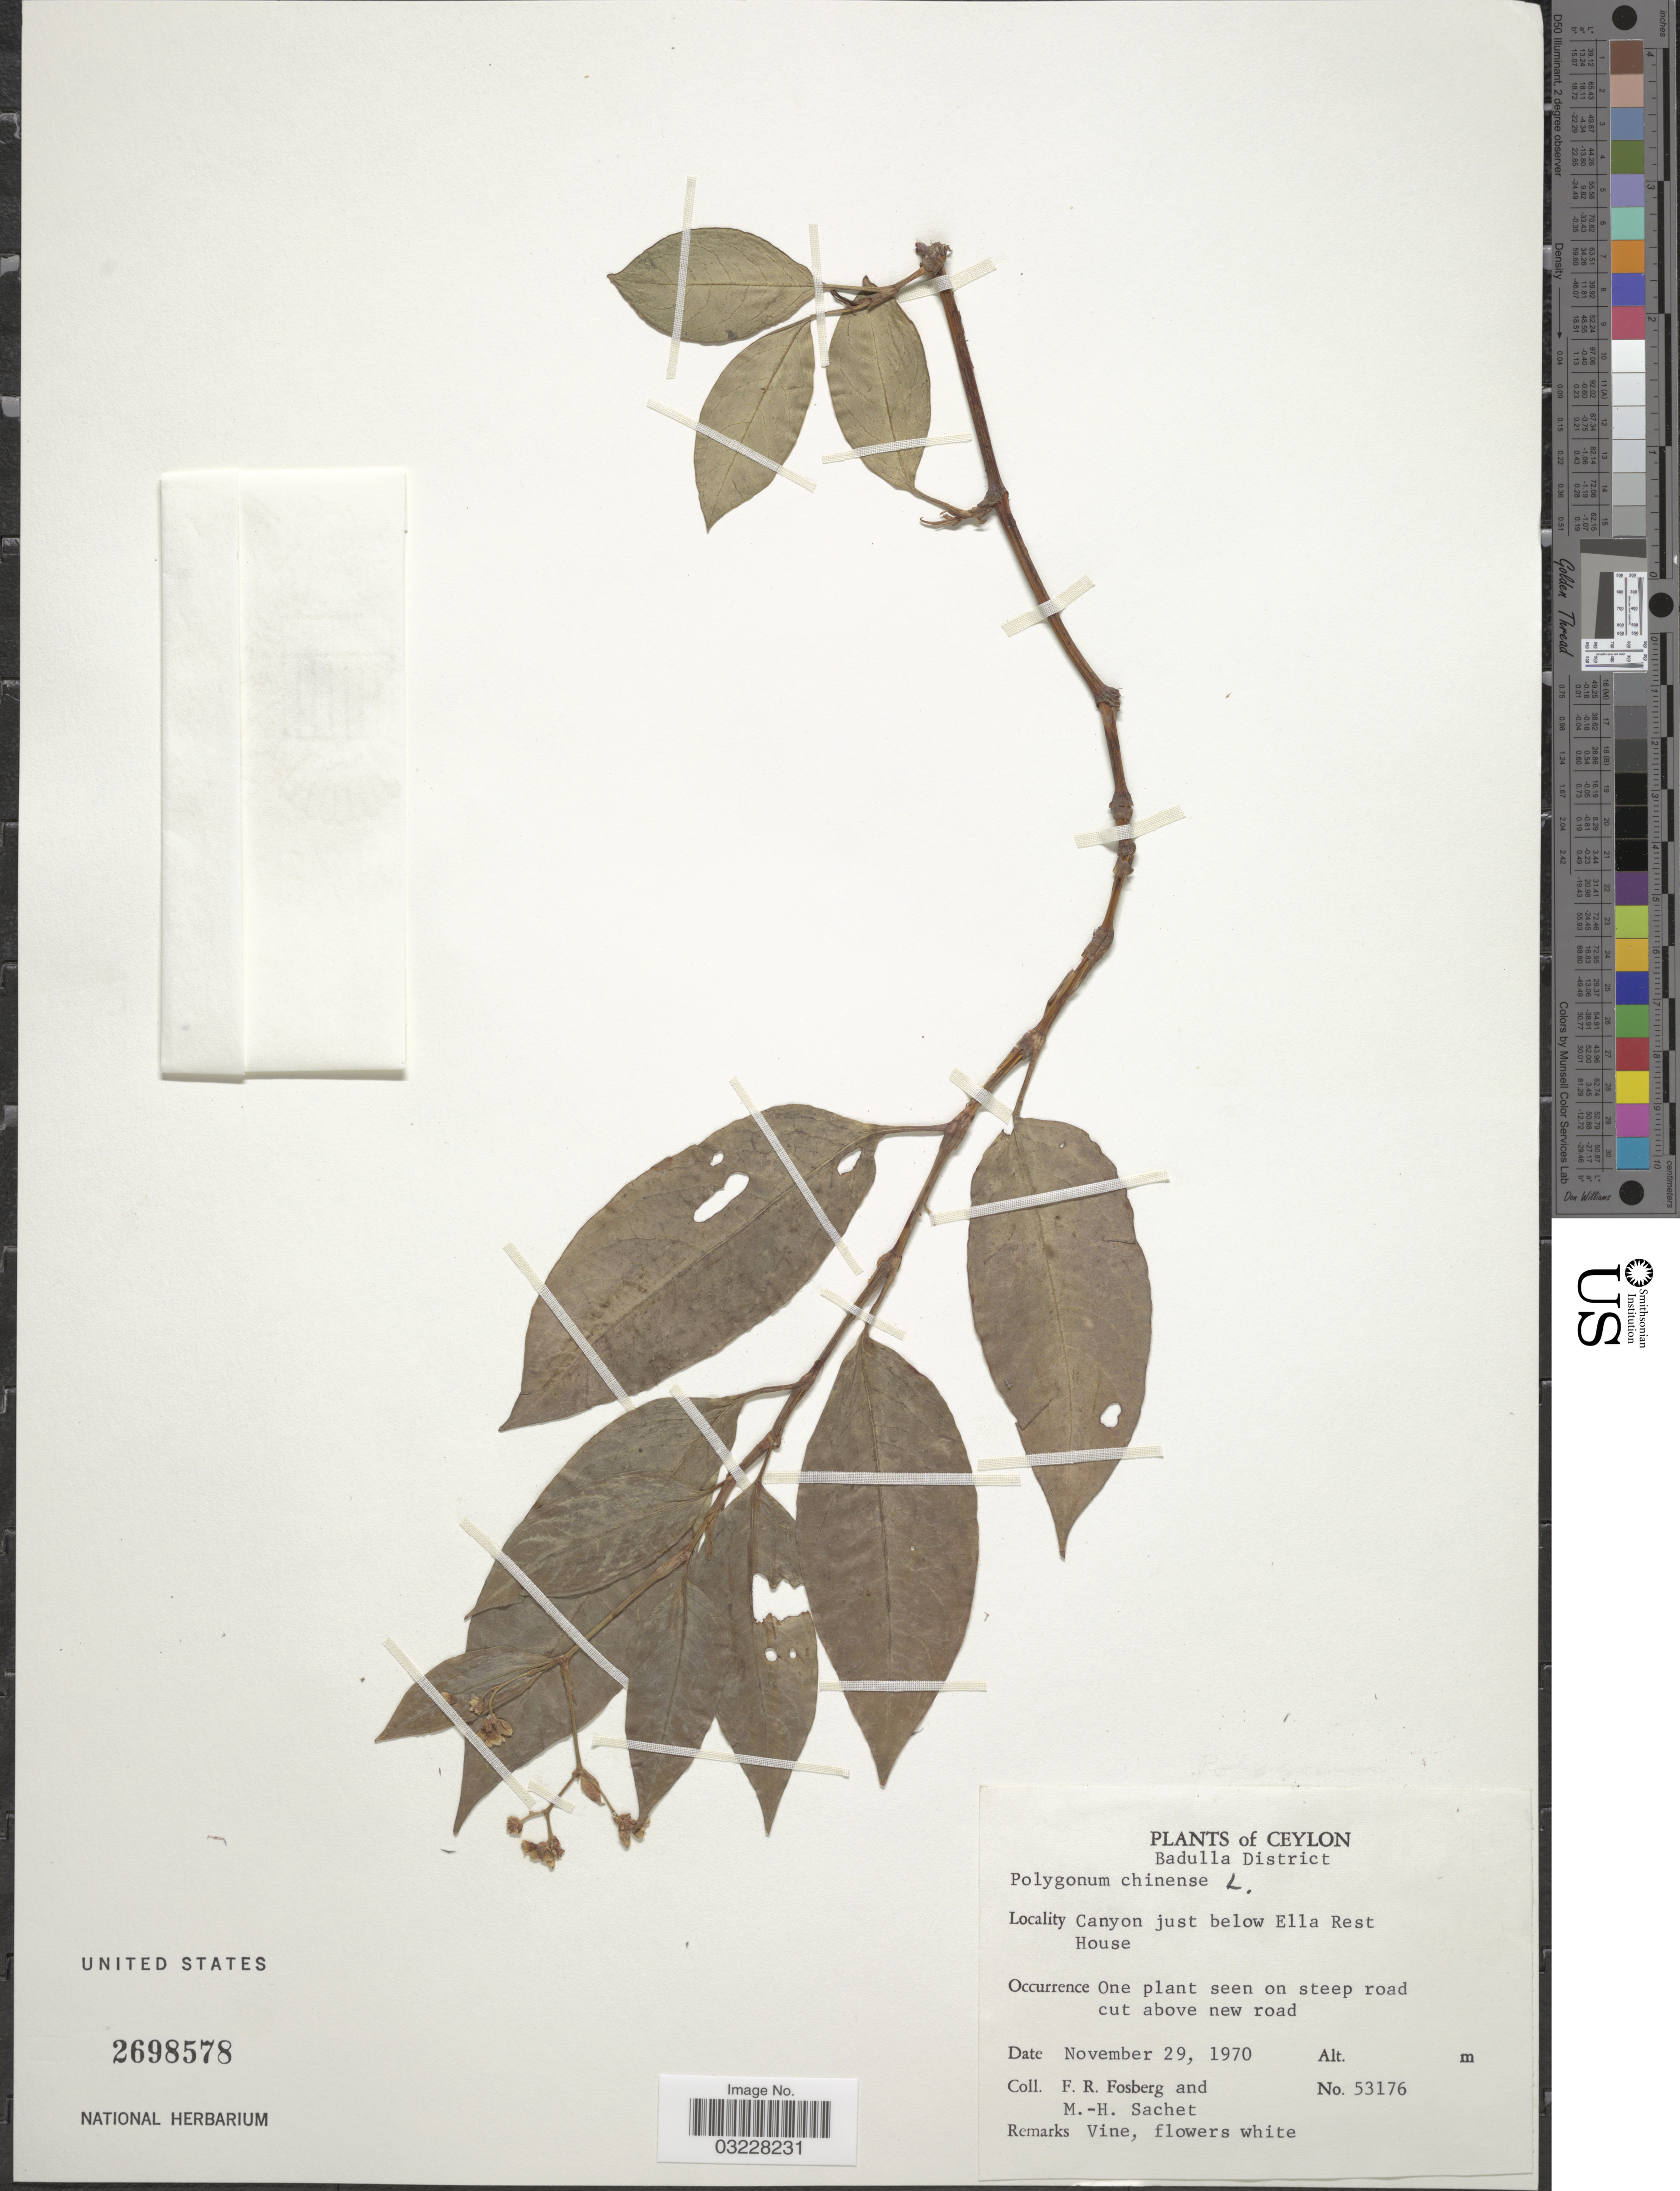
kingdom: Plantae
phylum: Tracheophyta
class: Magnoliopsida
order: Caryophyllales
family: Polygonaceae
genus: Polygonum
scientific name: Polygonum chinense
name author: L.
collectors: F. R. Fosberg & M.-H. Sachet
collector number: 53176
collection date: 1970-11-29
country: Sri Lanka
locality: Ceylon. Badulla District. Canyon just below Ella Rest House.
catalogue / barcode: US 2698578